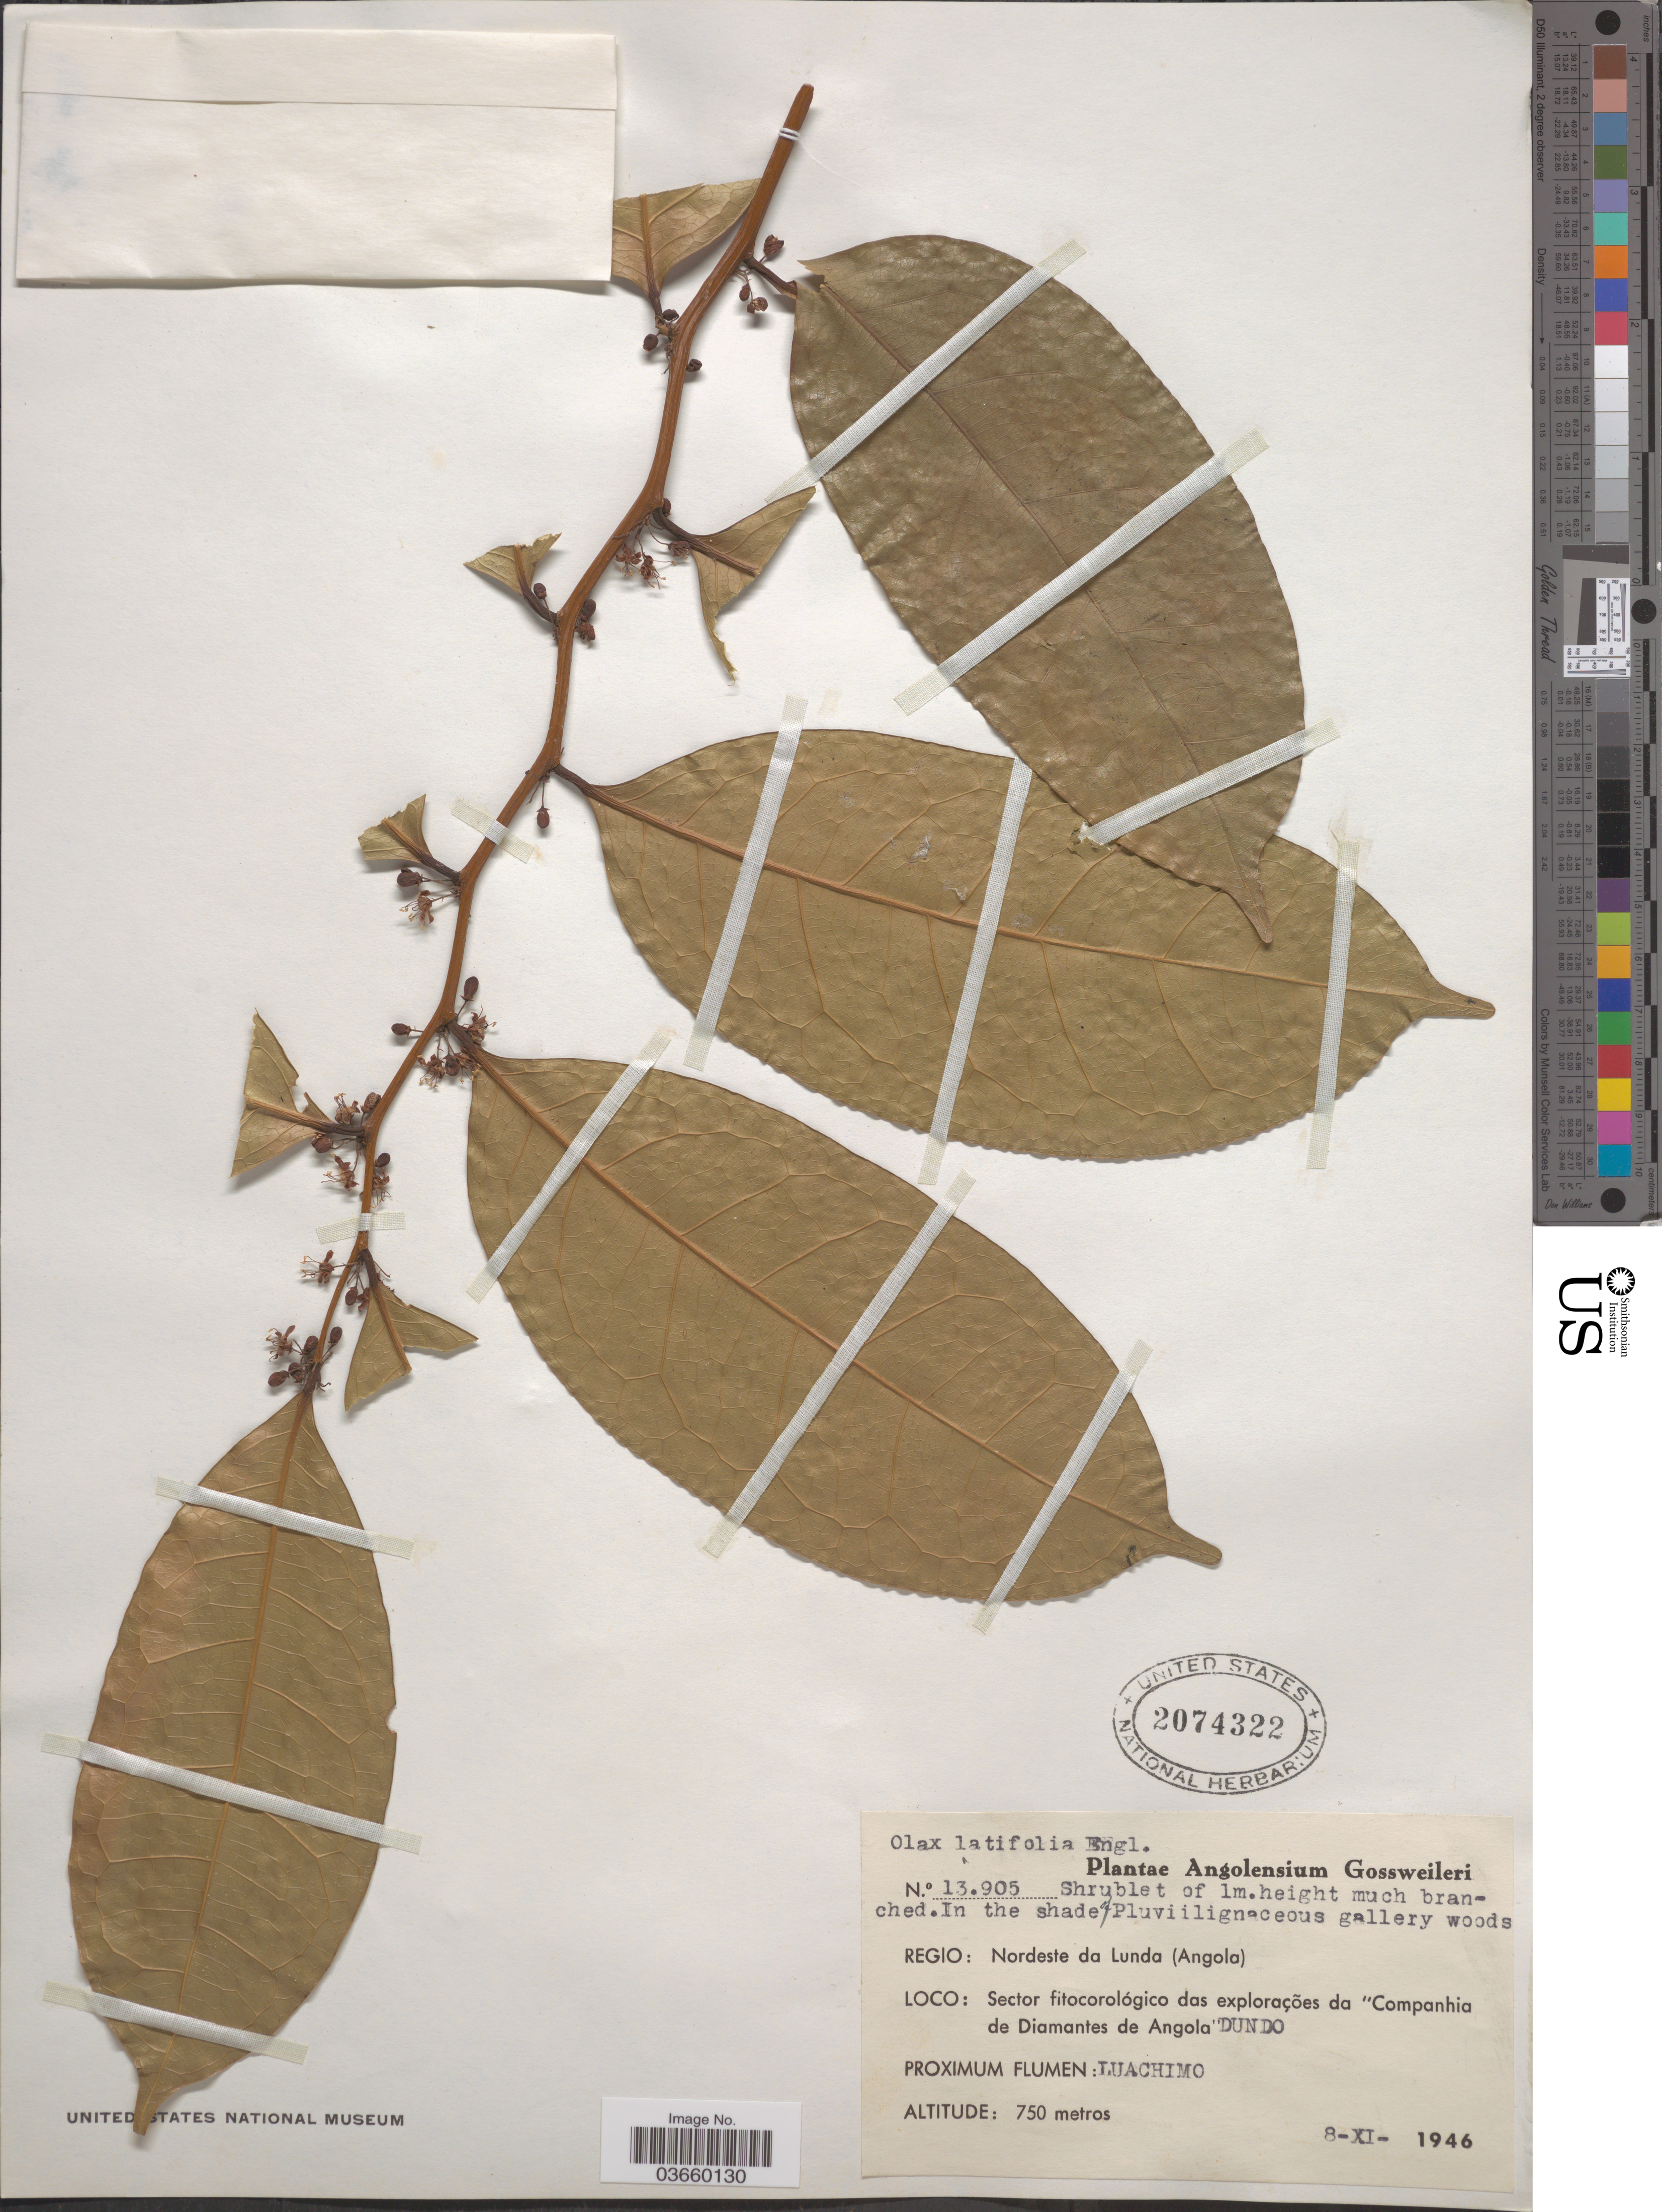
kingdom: Plantae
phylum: Tracheophyta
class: Magnoliopsida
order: Santalales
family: Olacaceae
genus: Olax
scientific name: Olax latifolia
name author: Engl.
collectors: -. Gossweiler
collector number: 13905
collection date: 1946-11-08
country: Angola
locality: Regio: Nordeste da Lunda. Sector fitocorológico das explorações da "Companhia de Diamantes de Angola" Dundo. Proximum Flumen: Luachimo.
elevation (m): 750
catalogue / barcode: US 2074322